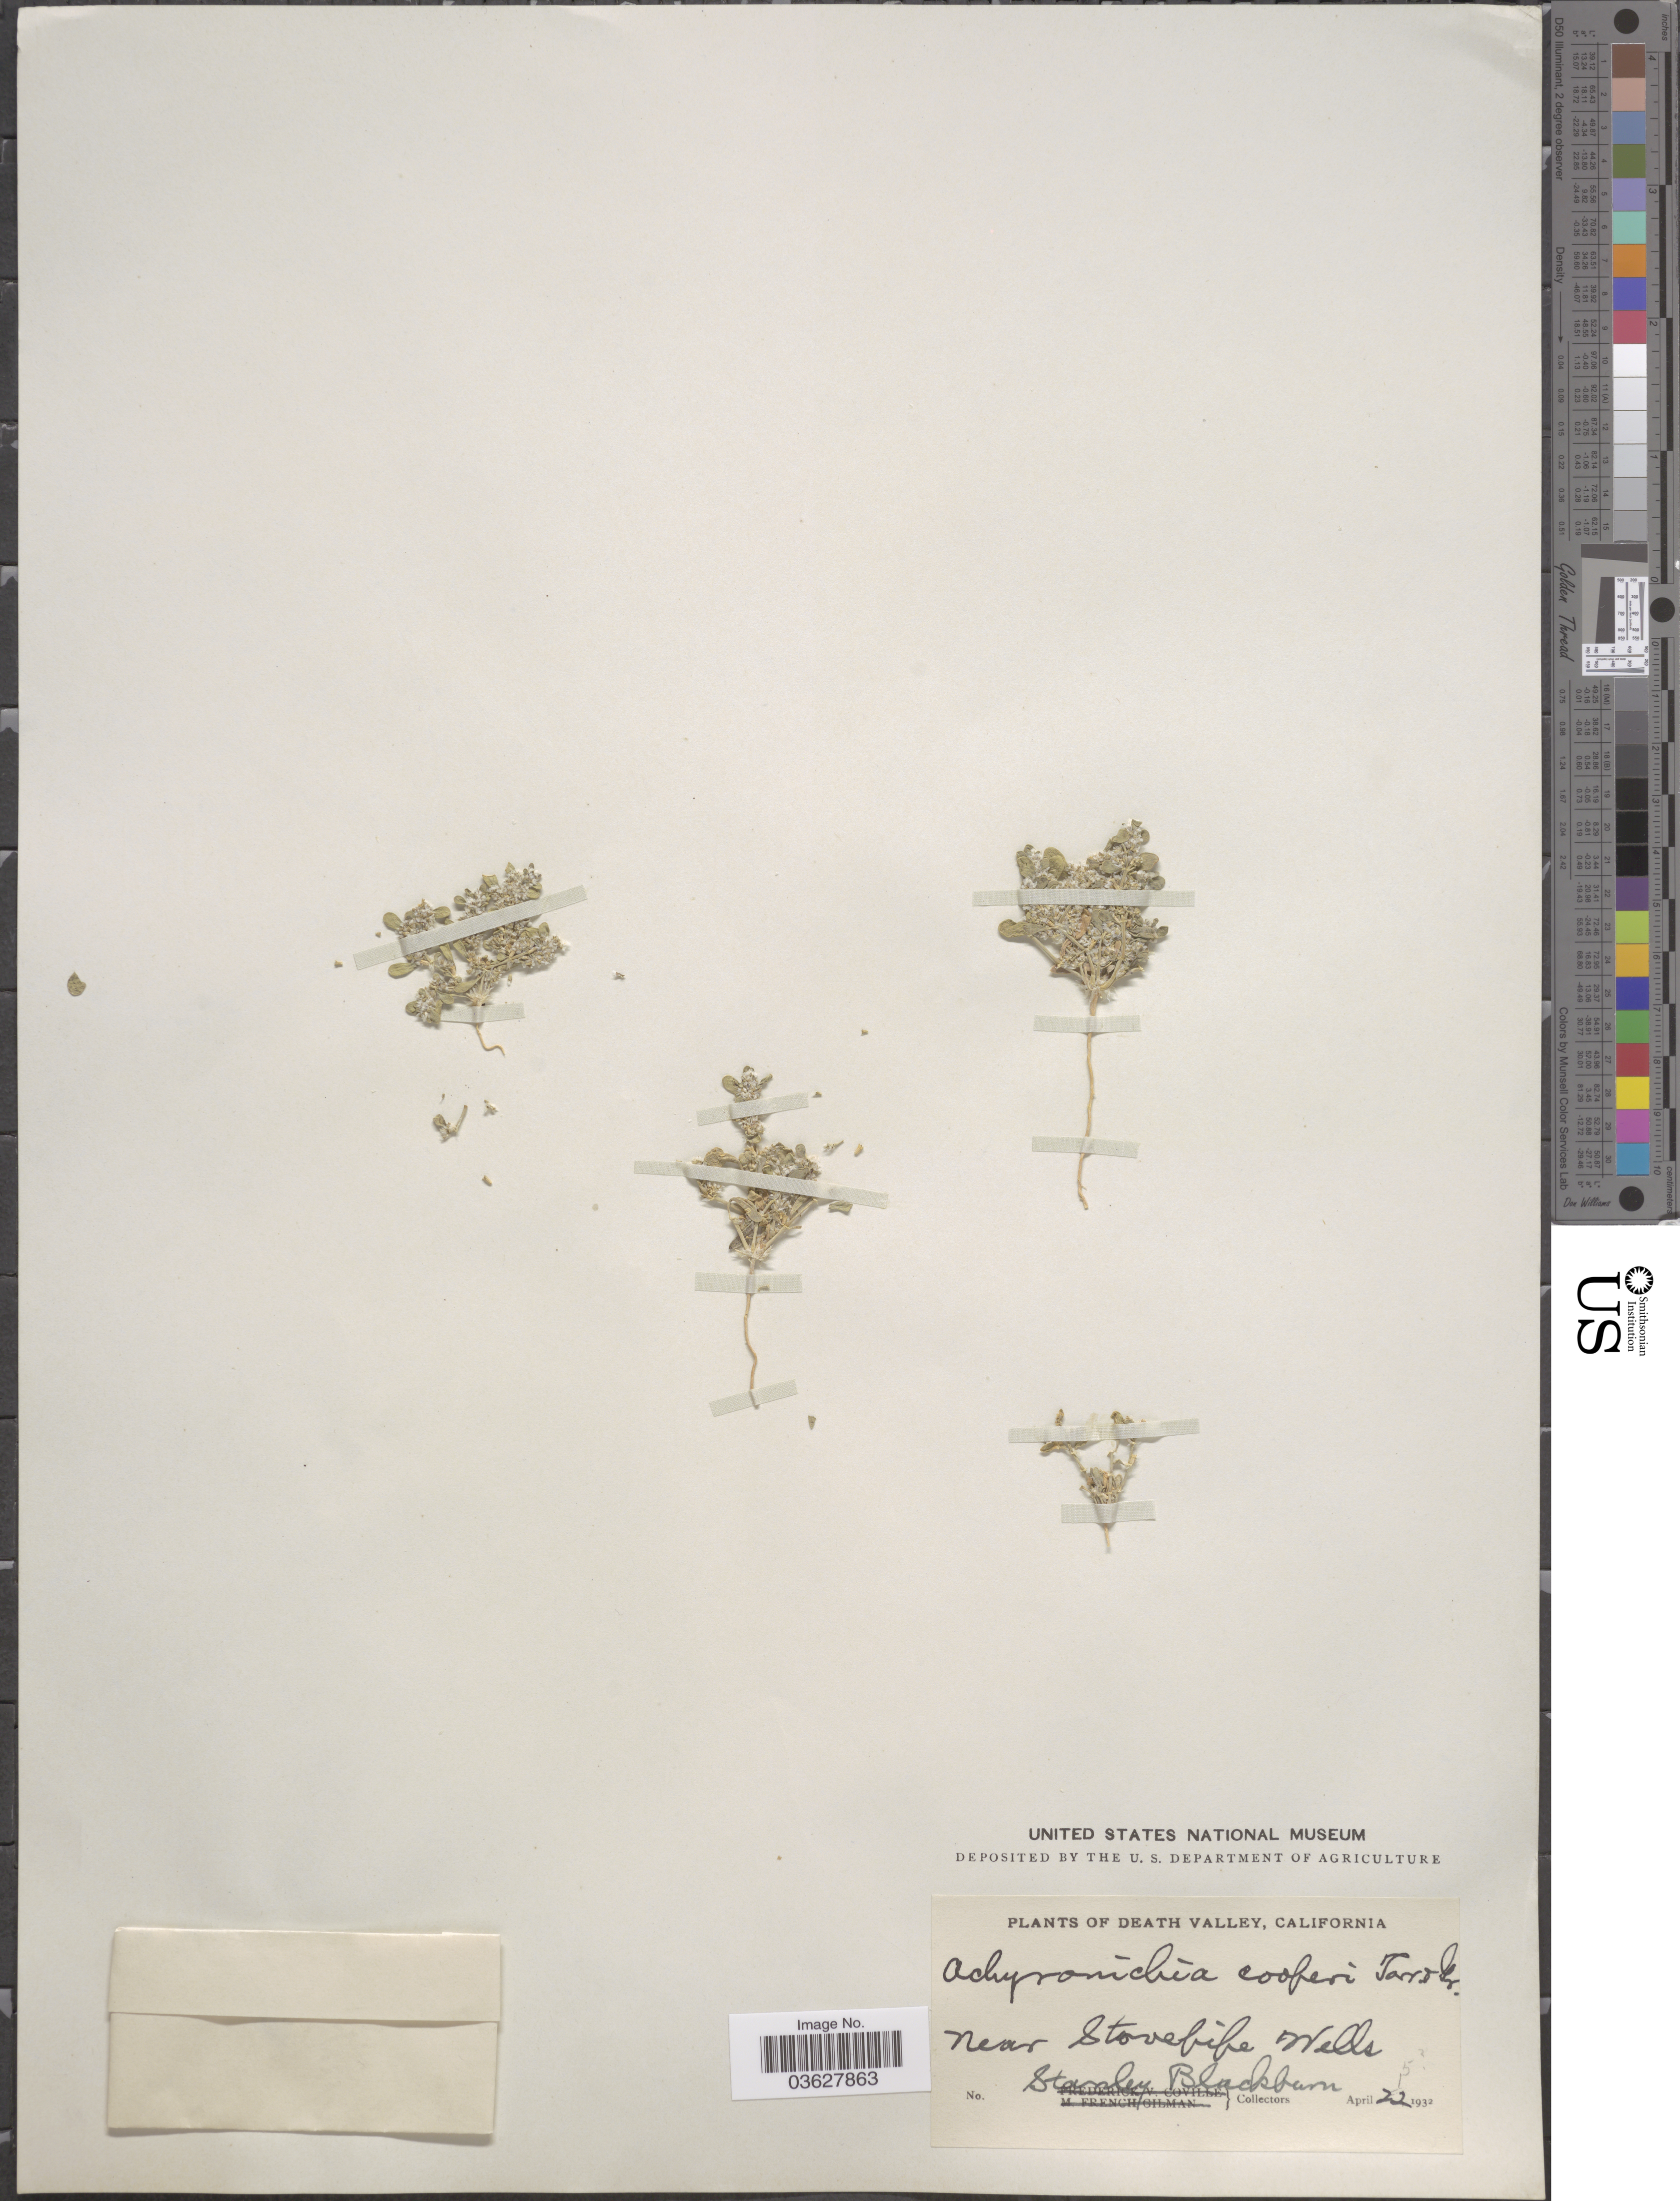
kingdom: Plantae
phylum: Tracheophyta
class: Magnoliopsida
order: Caryophyllales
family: Caryophyllaceae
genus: Achyronychia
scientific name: Achyronychia cooperi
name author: A. Gray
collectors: S. Blackburn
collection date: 1932-04-22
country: United States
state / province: California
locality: Death Valley. Near Stovepipe Wells.